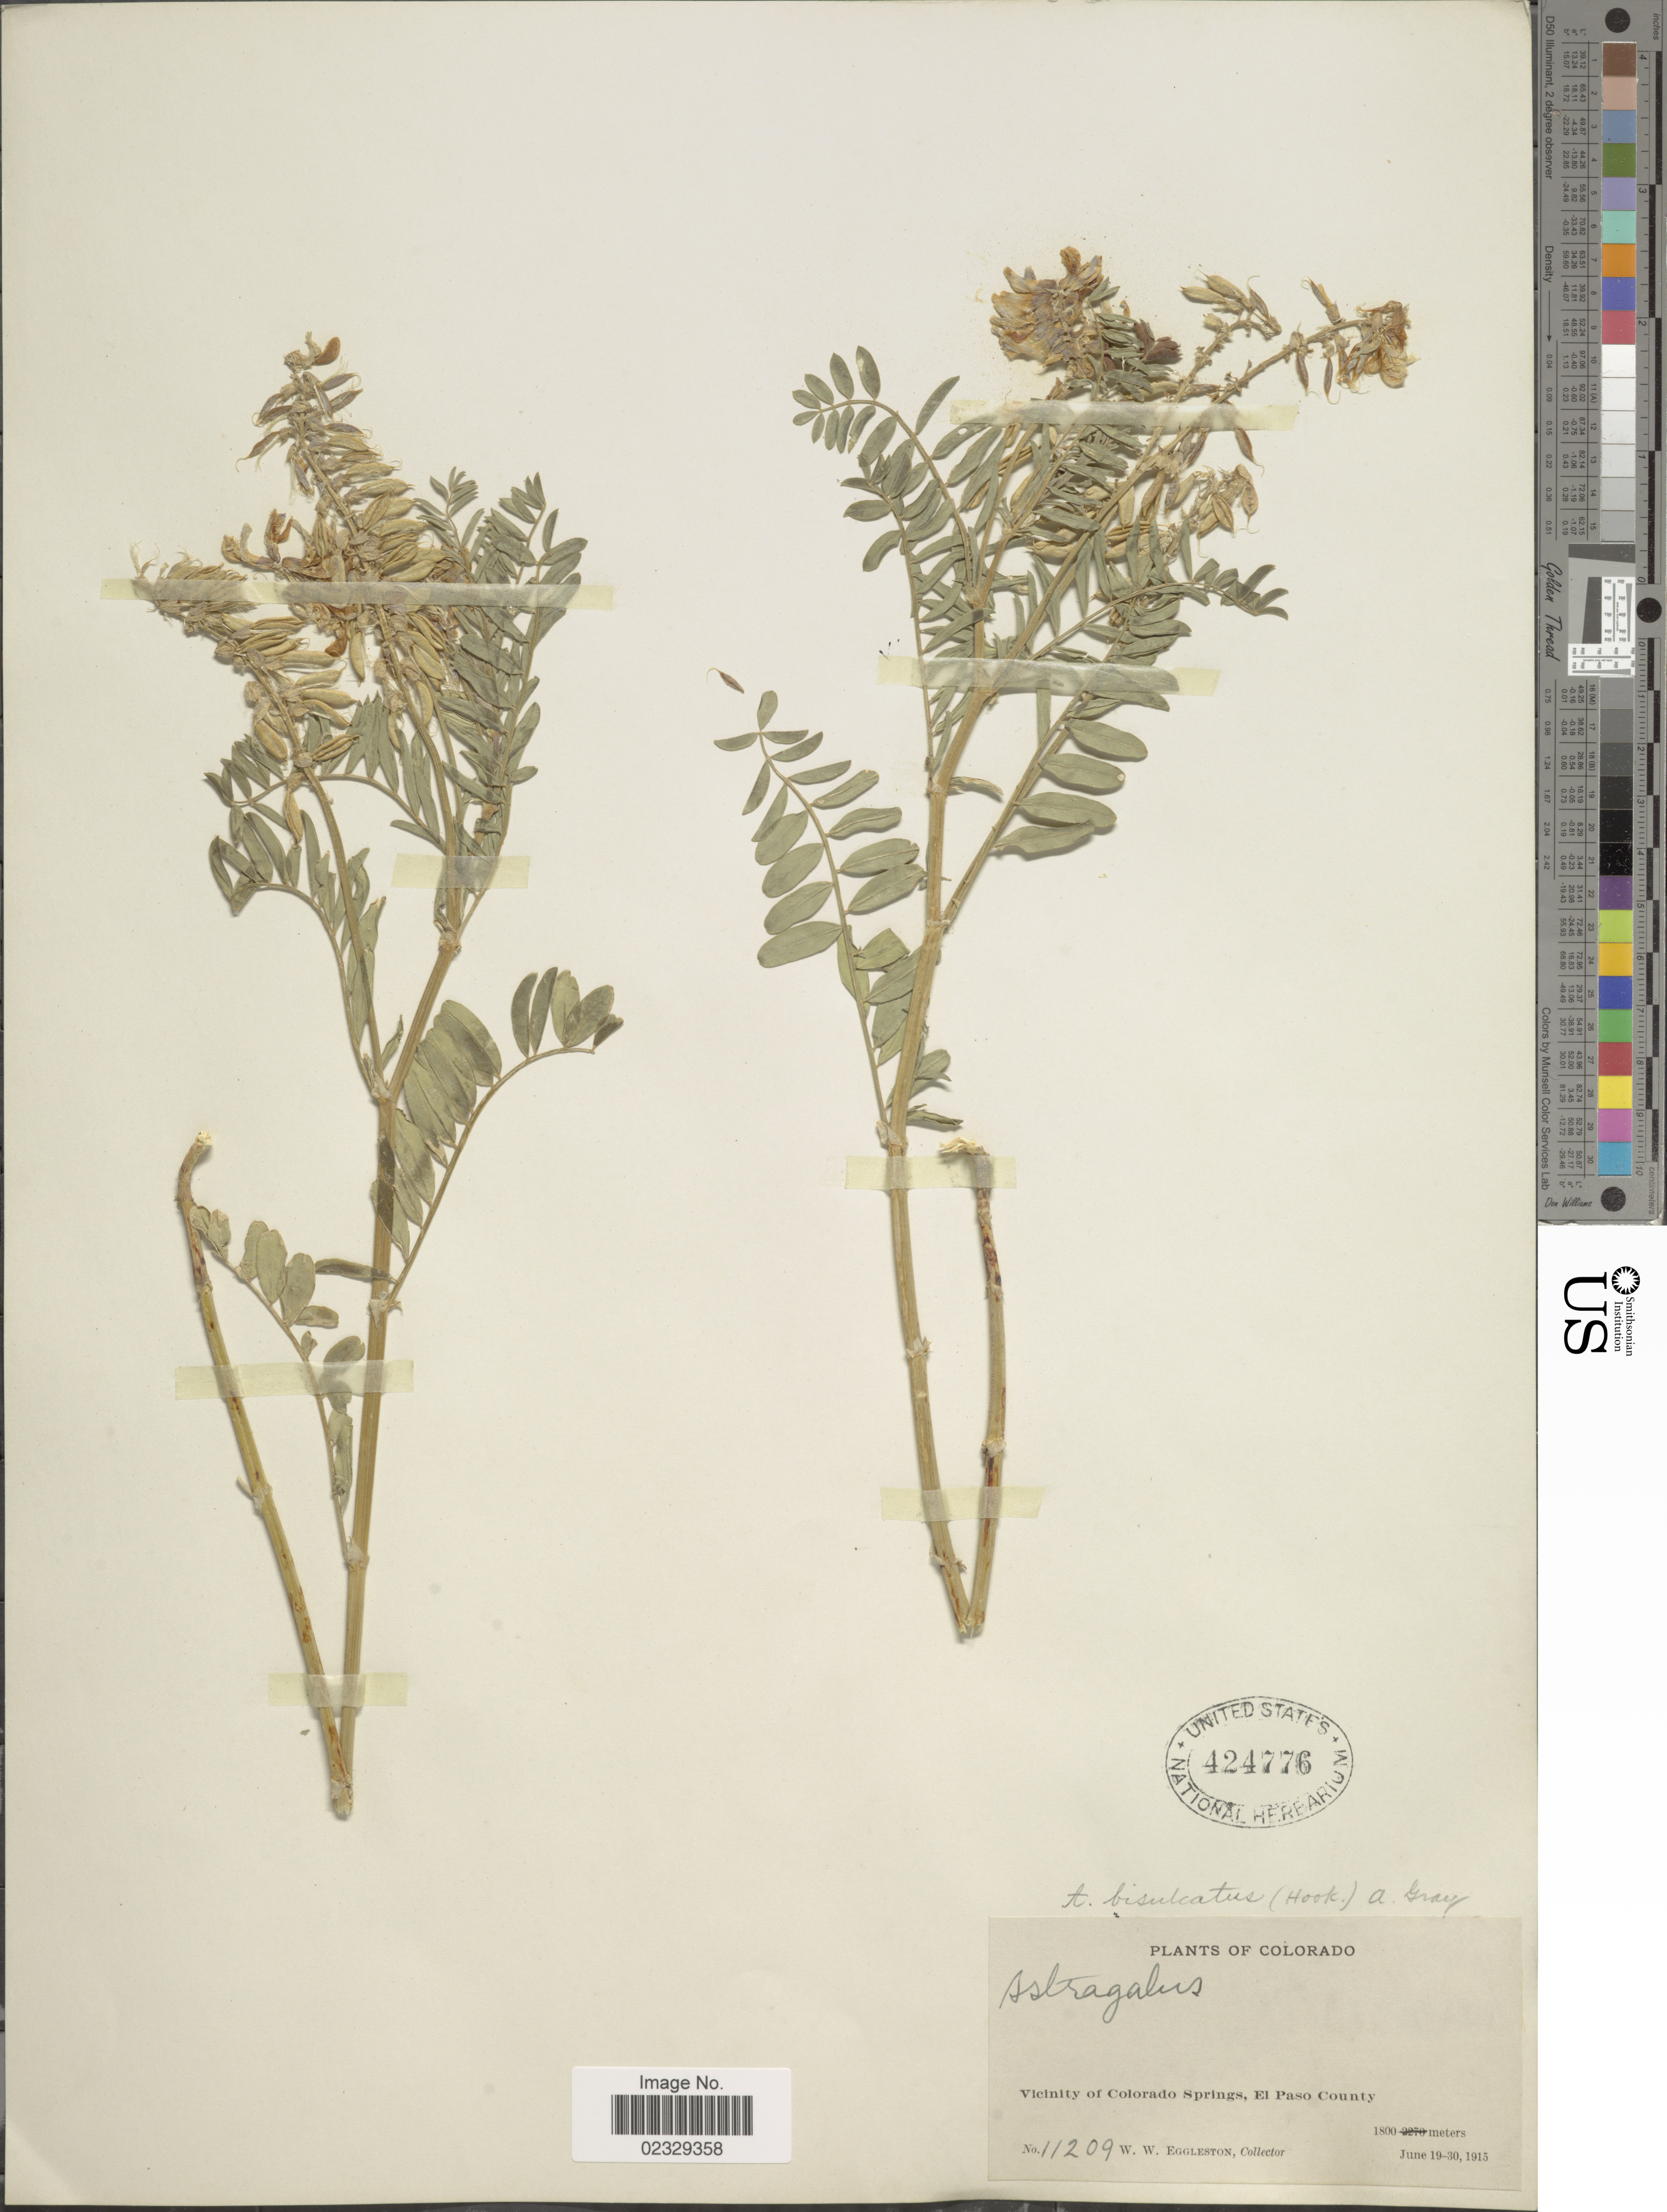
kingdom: Plantae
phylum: Tracheophyta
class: Magnoliopsida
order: Fabales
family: Fabaceae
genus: Astragalus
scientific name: Astragalus bisulcatus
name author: (Hook.) A. Gray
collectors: W. W. Eggleston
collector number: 11209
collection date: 1915-06-19/1915-06-30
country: United States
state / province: Colorado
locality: Vicinity of Colorado Springs, El Paso County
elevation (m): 1800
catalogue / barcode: US 424776